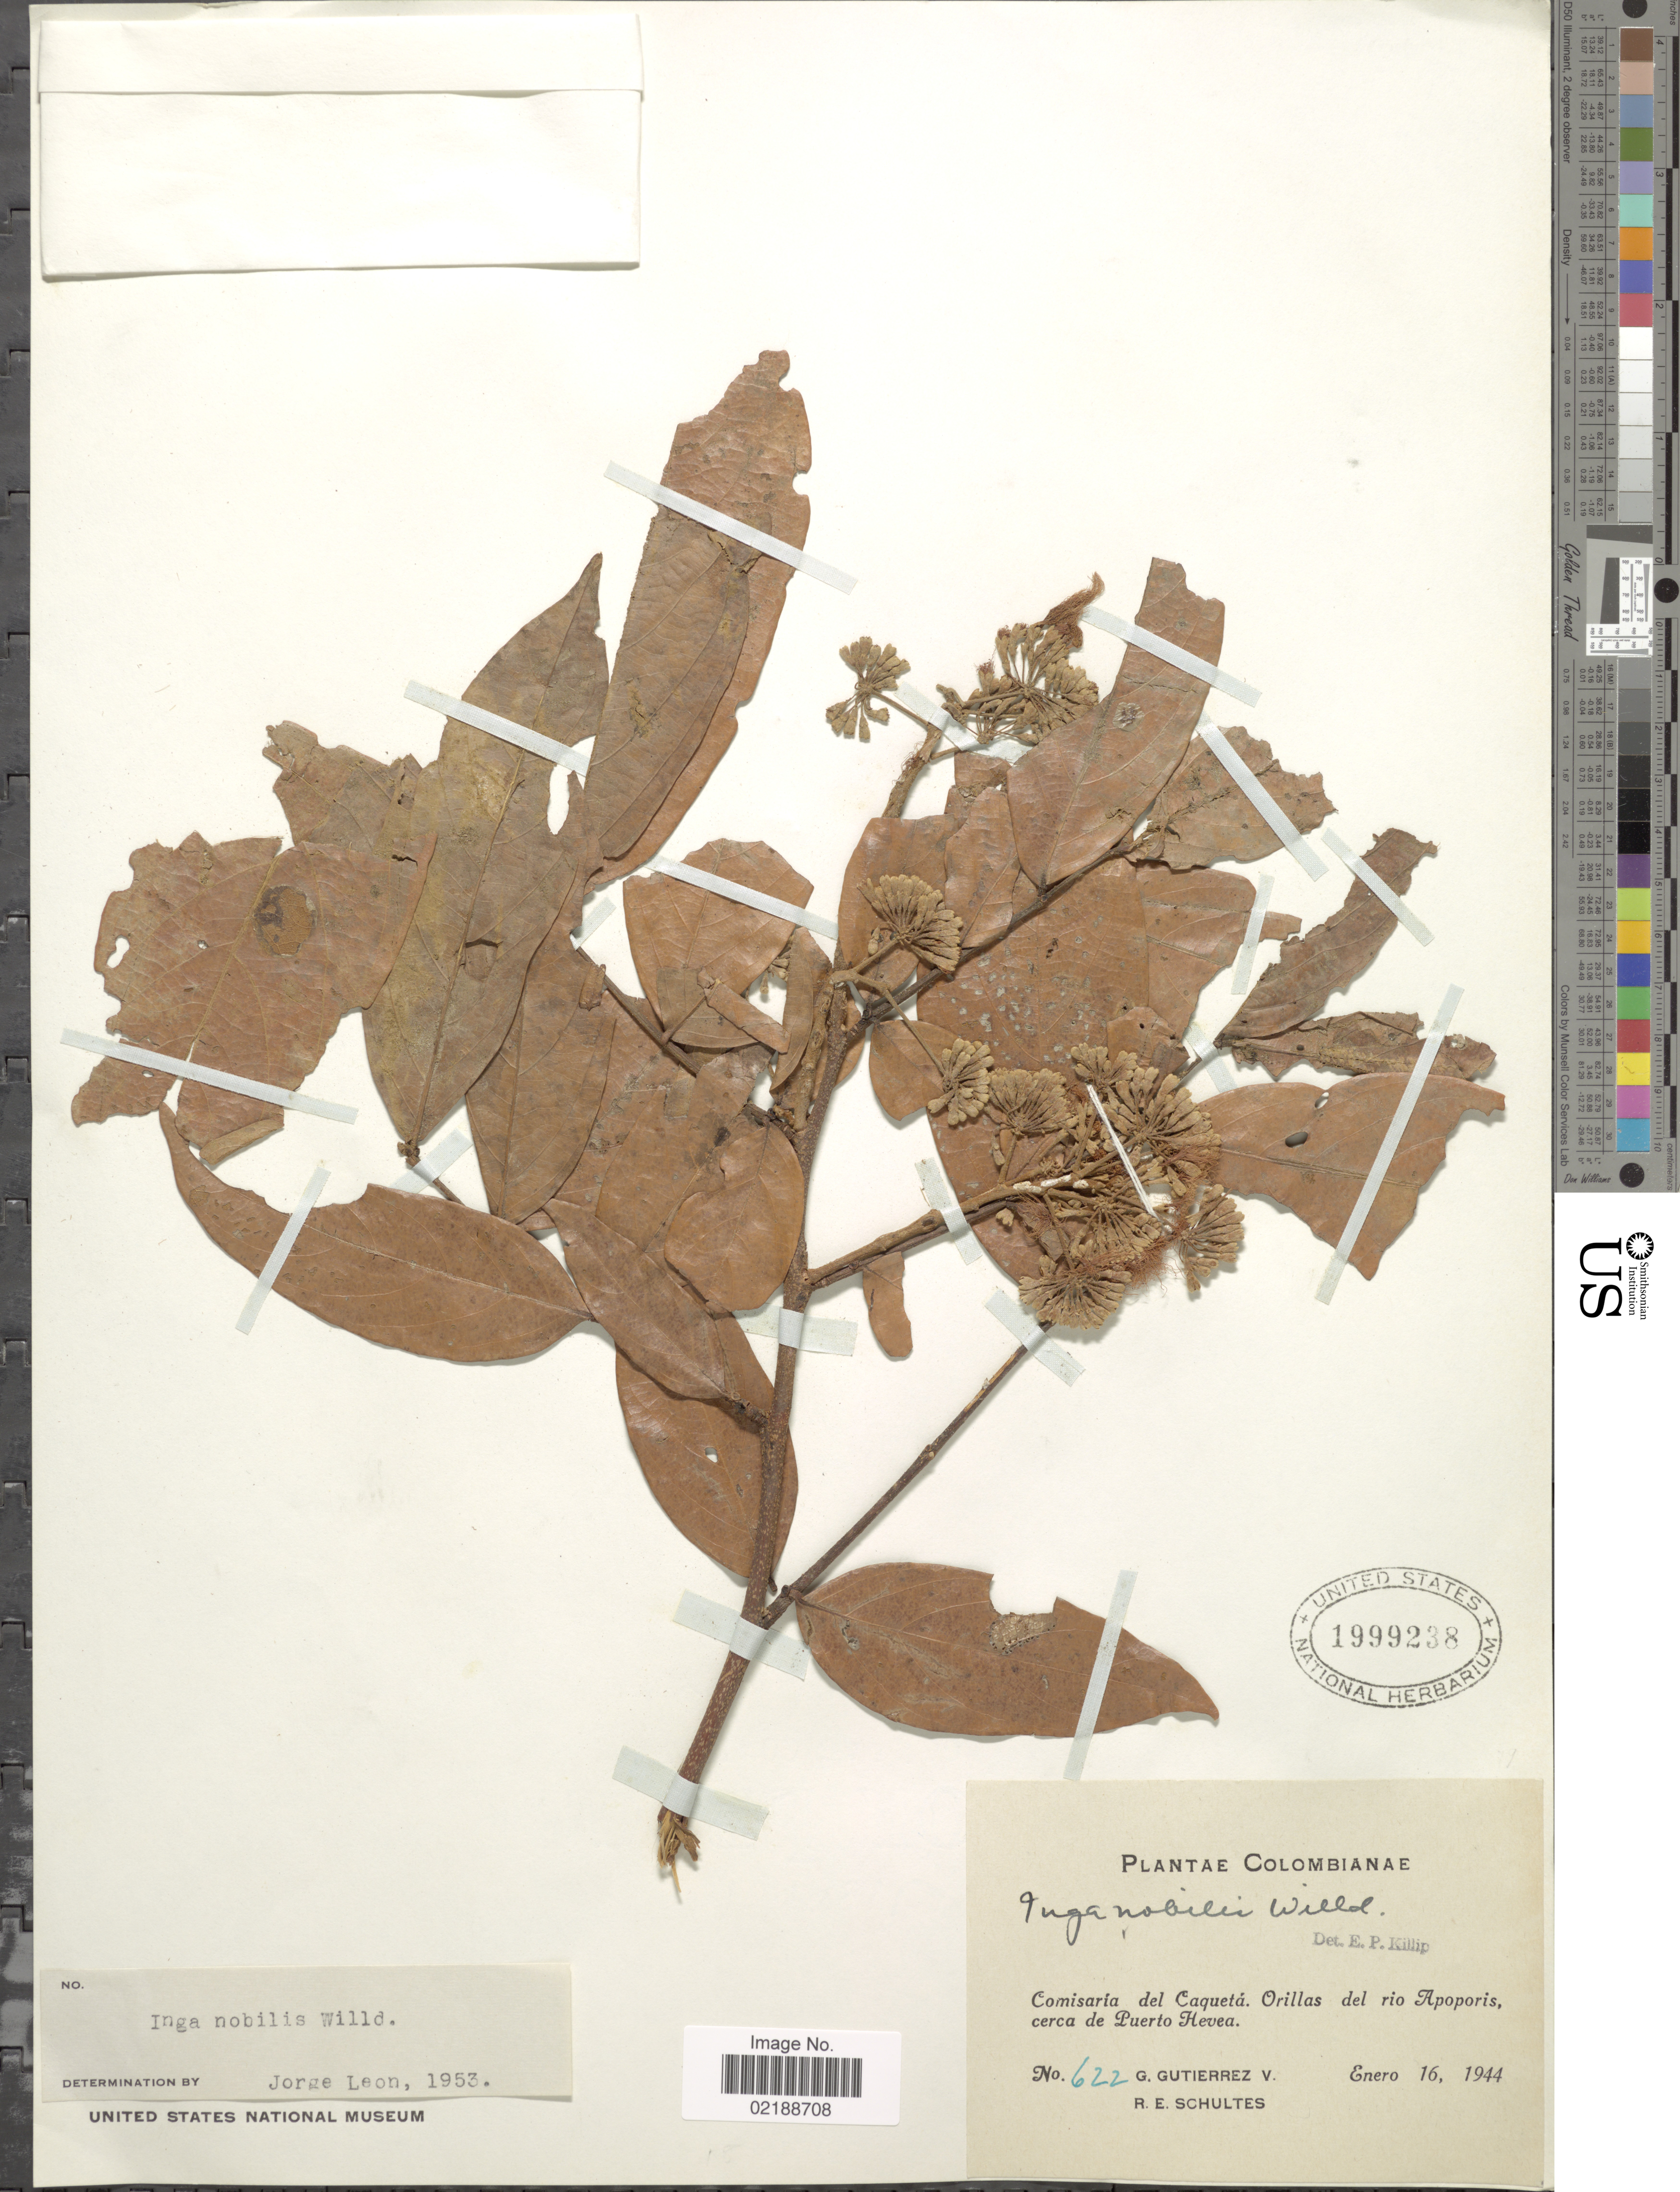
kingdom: Plantae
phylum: Tracheophyta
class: Magnoliopsida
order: Fabales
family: Fabaceae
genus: Inga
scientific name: Inga nobilis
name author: Willd.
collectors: G. Gutiérrez V. & R. E. Schultes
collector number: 622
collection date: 1944-01-16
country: Colombia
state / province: Caquetá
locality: Comisaria del Caquetá. Orillas del rio Apoporis, cerca de Puerto Hevea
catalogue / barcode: US 1999238